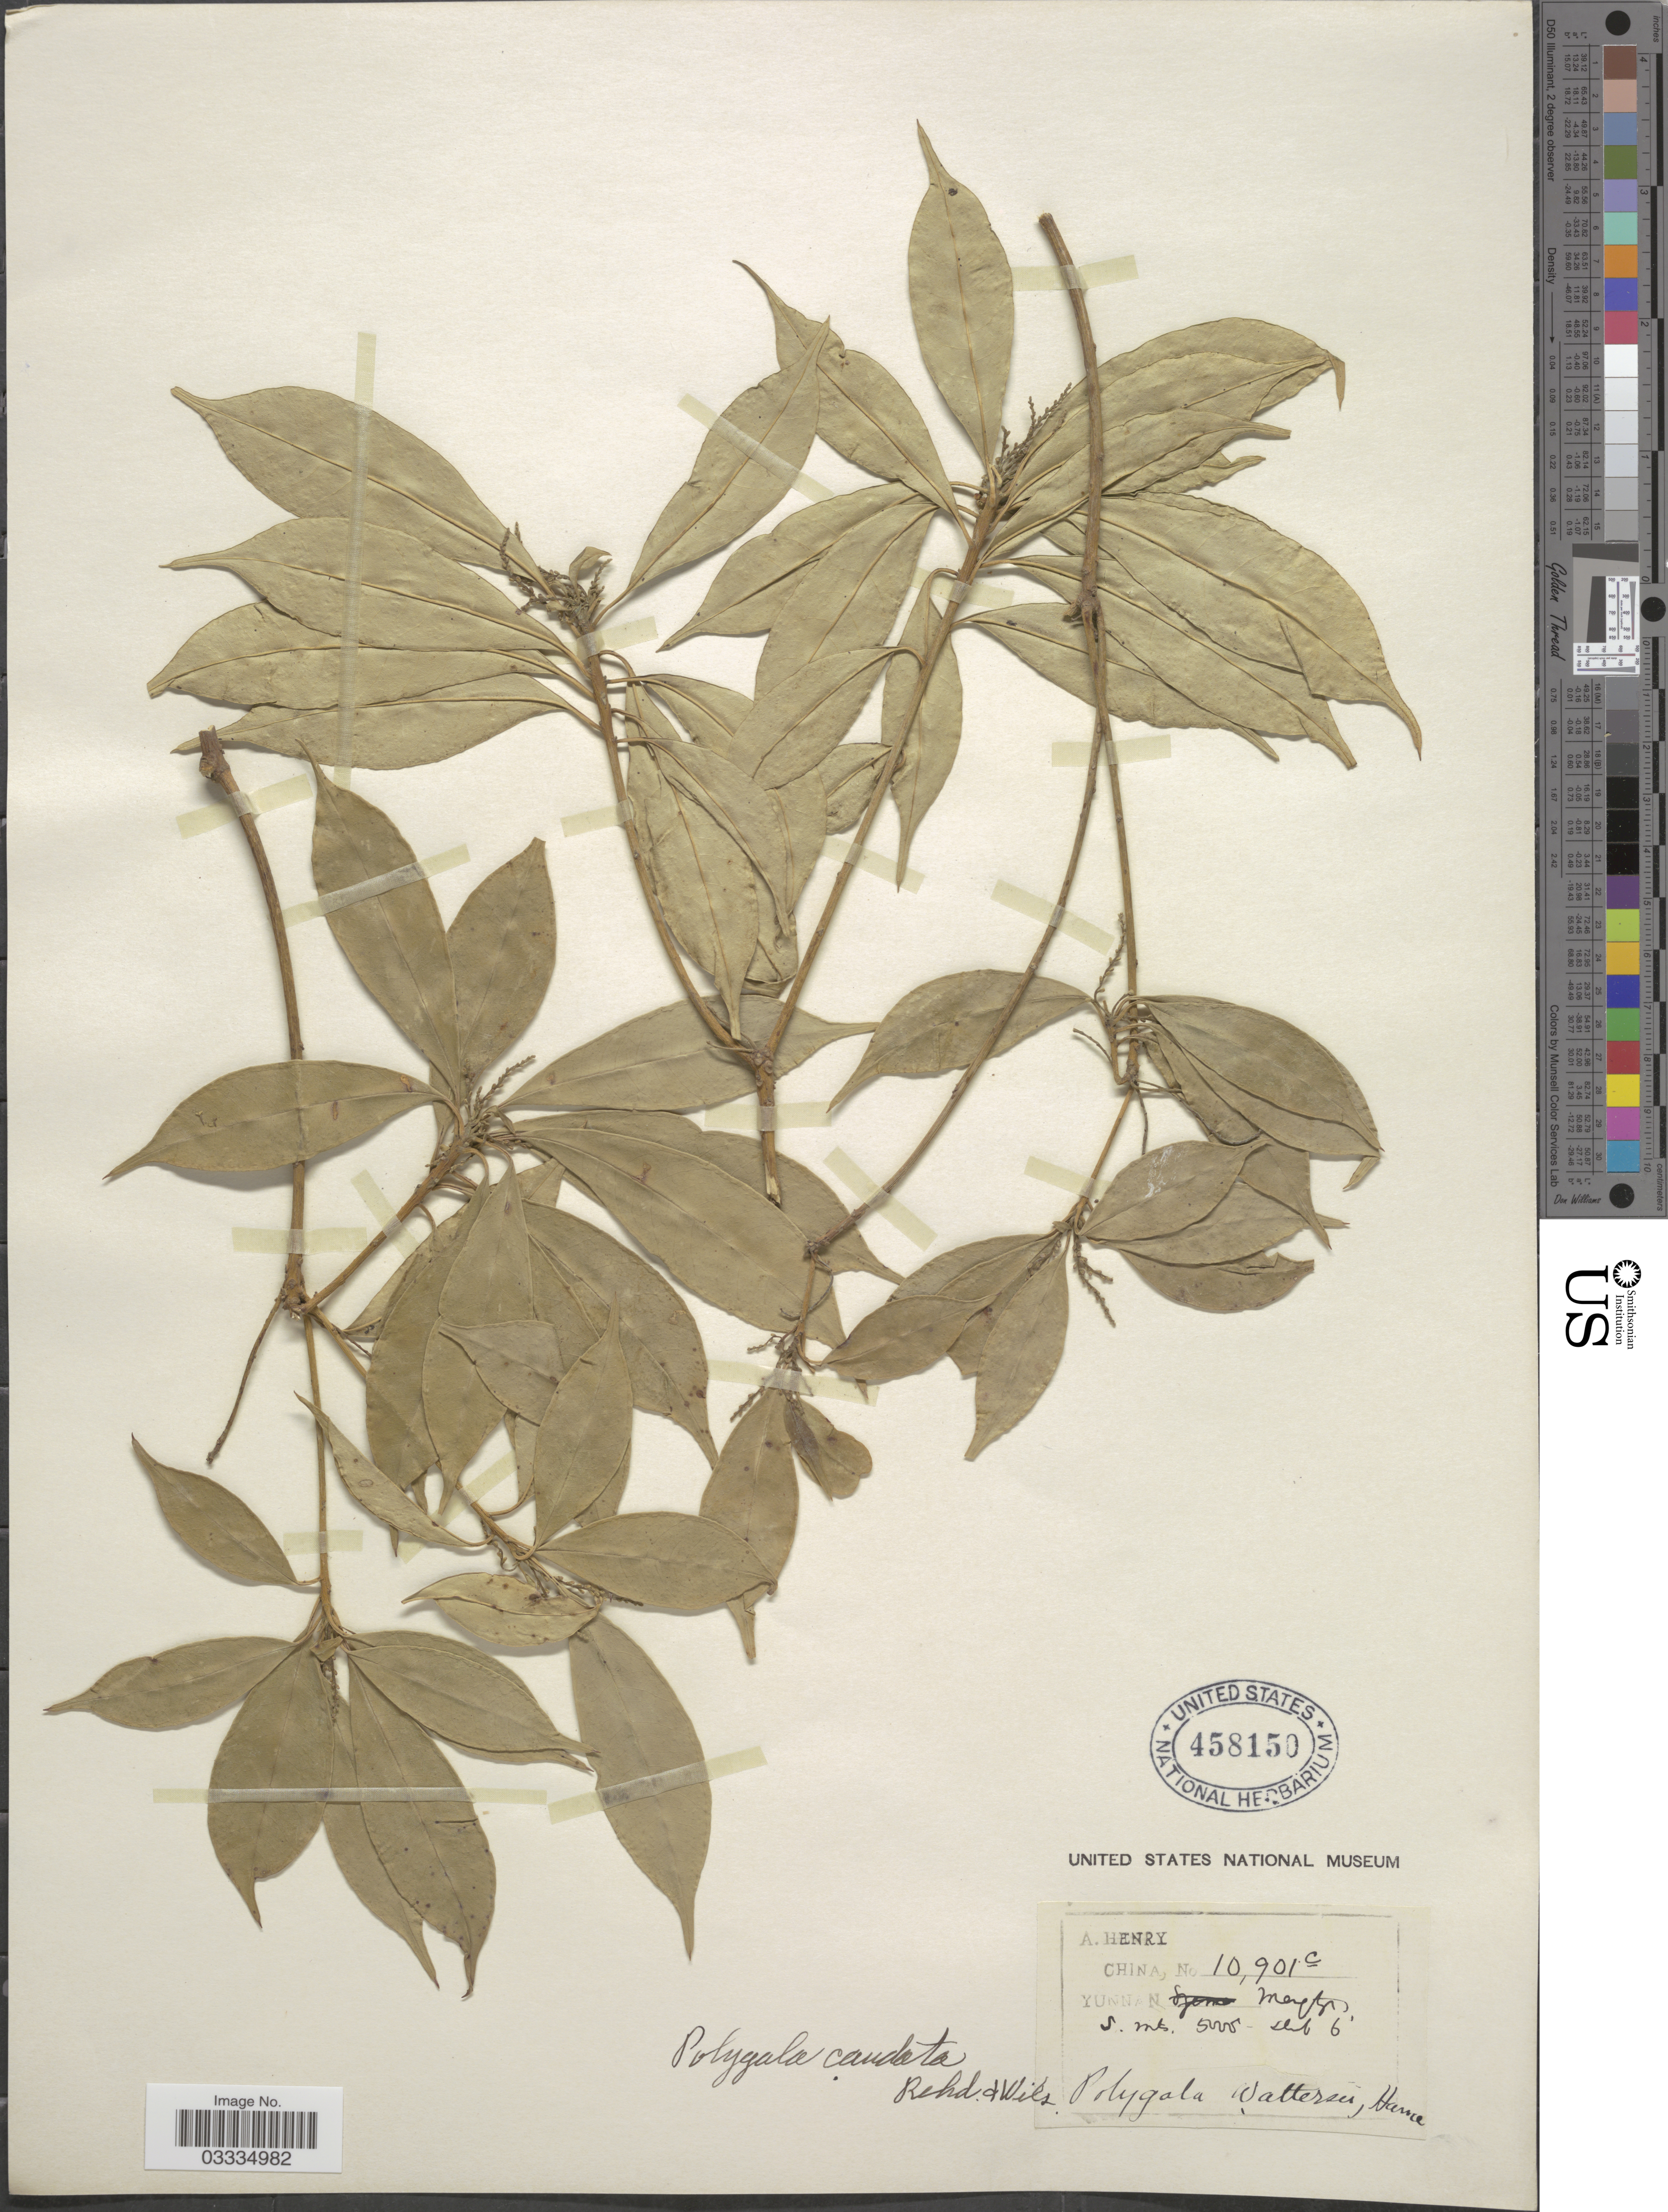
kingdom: Plantae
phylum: Tracheophyta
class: Magnoliopsida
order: Fabales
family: Polygalaceae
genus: Polygala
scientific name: Polygala caudata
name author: Rehder & E.H. Wilson in Sarg.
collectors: A. Henry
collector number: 10901 C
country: China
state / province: Yunnan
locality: Mengtze, S. Mts.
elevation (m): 1524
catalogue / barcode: US 458150